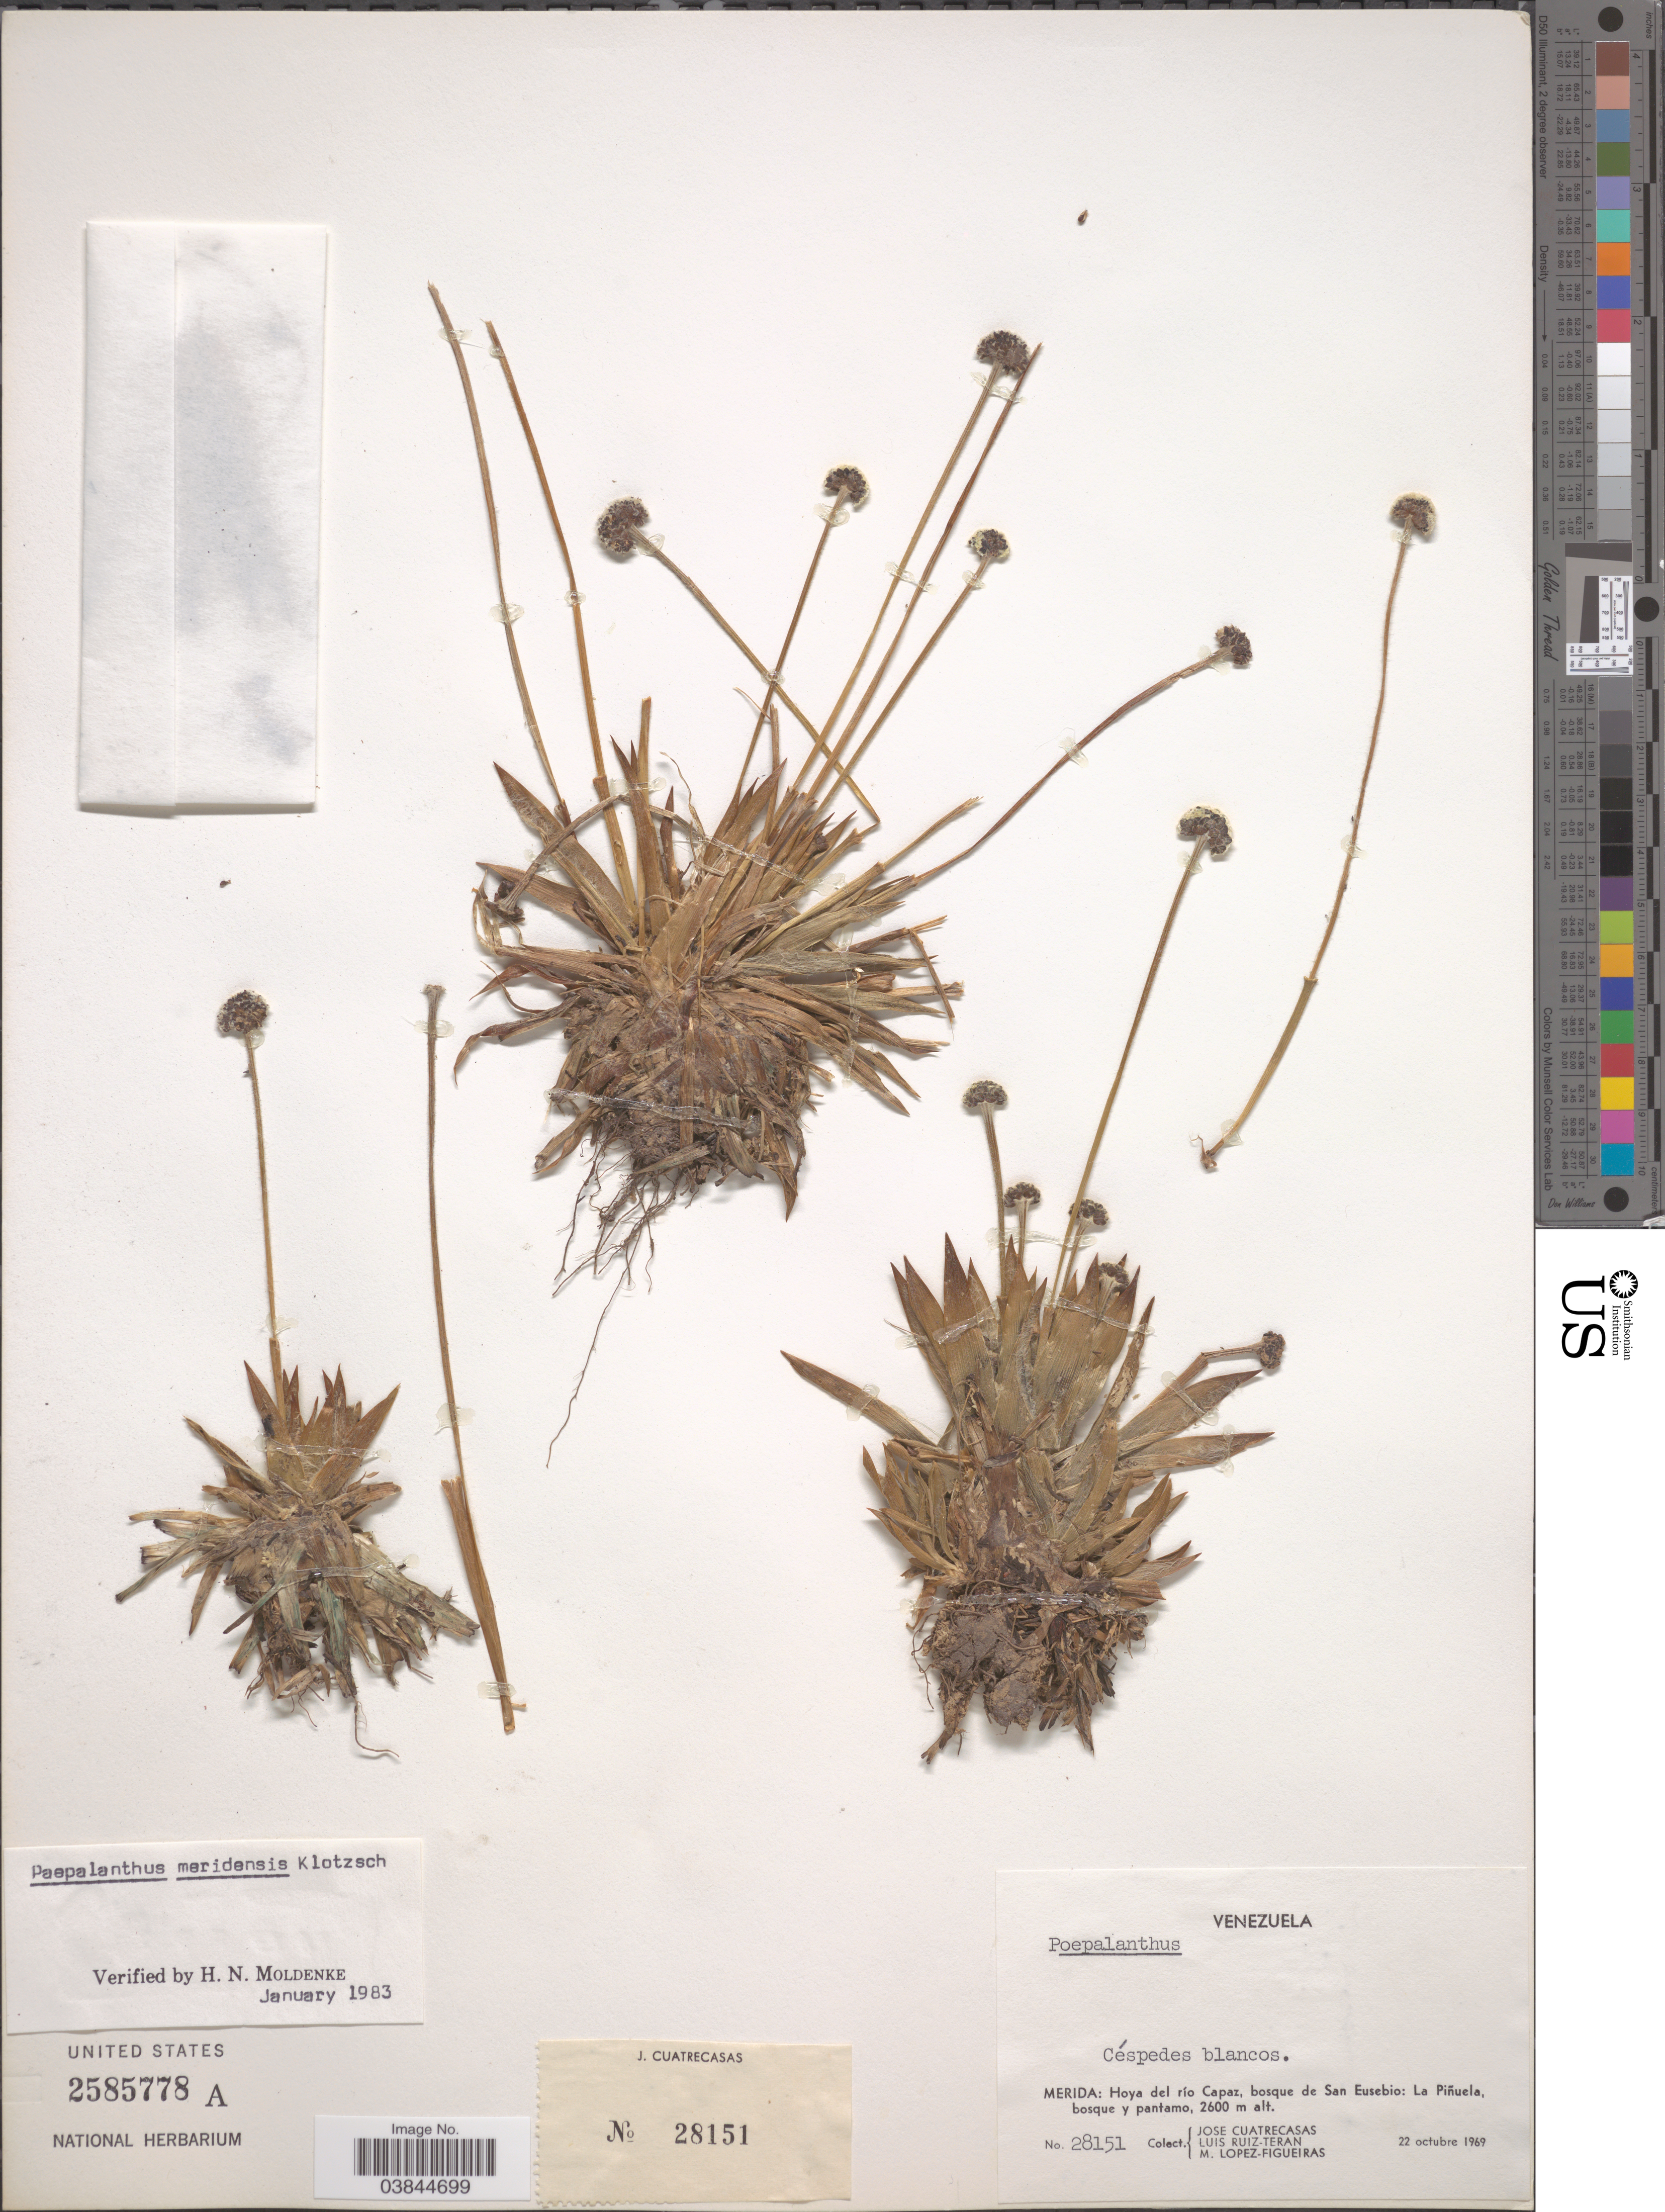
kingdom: Plantae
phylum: Tracheophyta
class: Liliopsida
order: Poales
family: Eriocaulaceae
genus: Paepalanthus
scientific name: Paepalanthus meridensis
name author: Klotzsch ex Körn.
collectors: J. Cuatrecasas, L. E. Ruíz-Terán & M. López Figueiras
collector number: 28151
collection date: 1969-10-22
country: Venezuela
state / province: Merida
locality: Hoya del río Capaz, bosque de San Eusebio, La Piñuela.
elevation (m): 2600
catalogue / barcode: US 2585778A